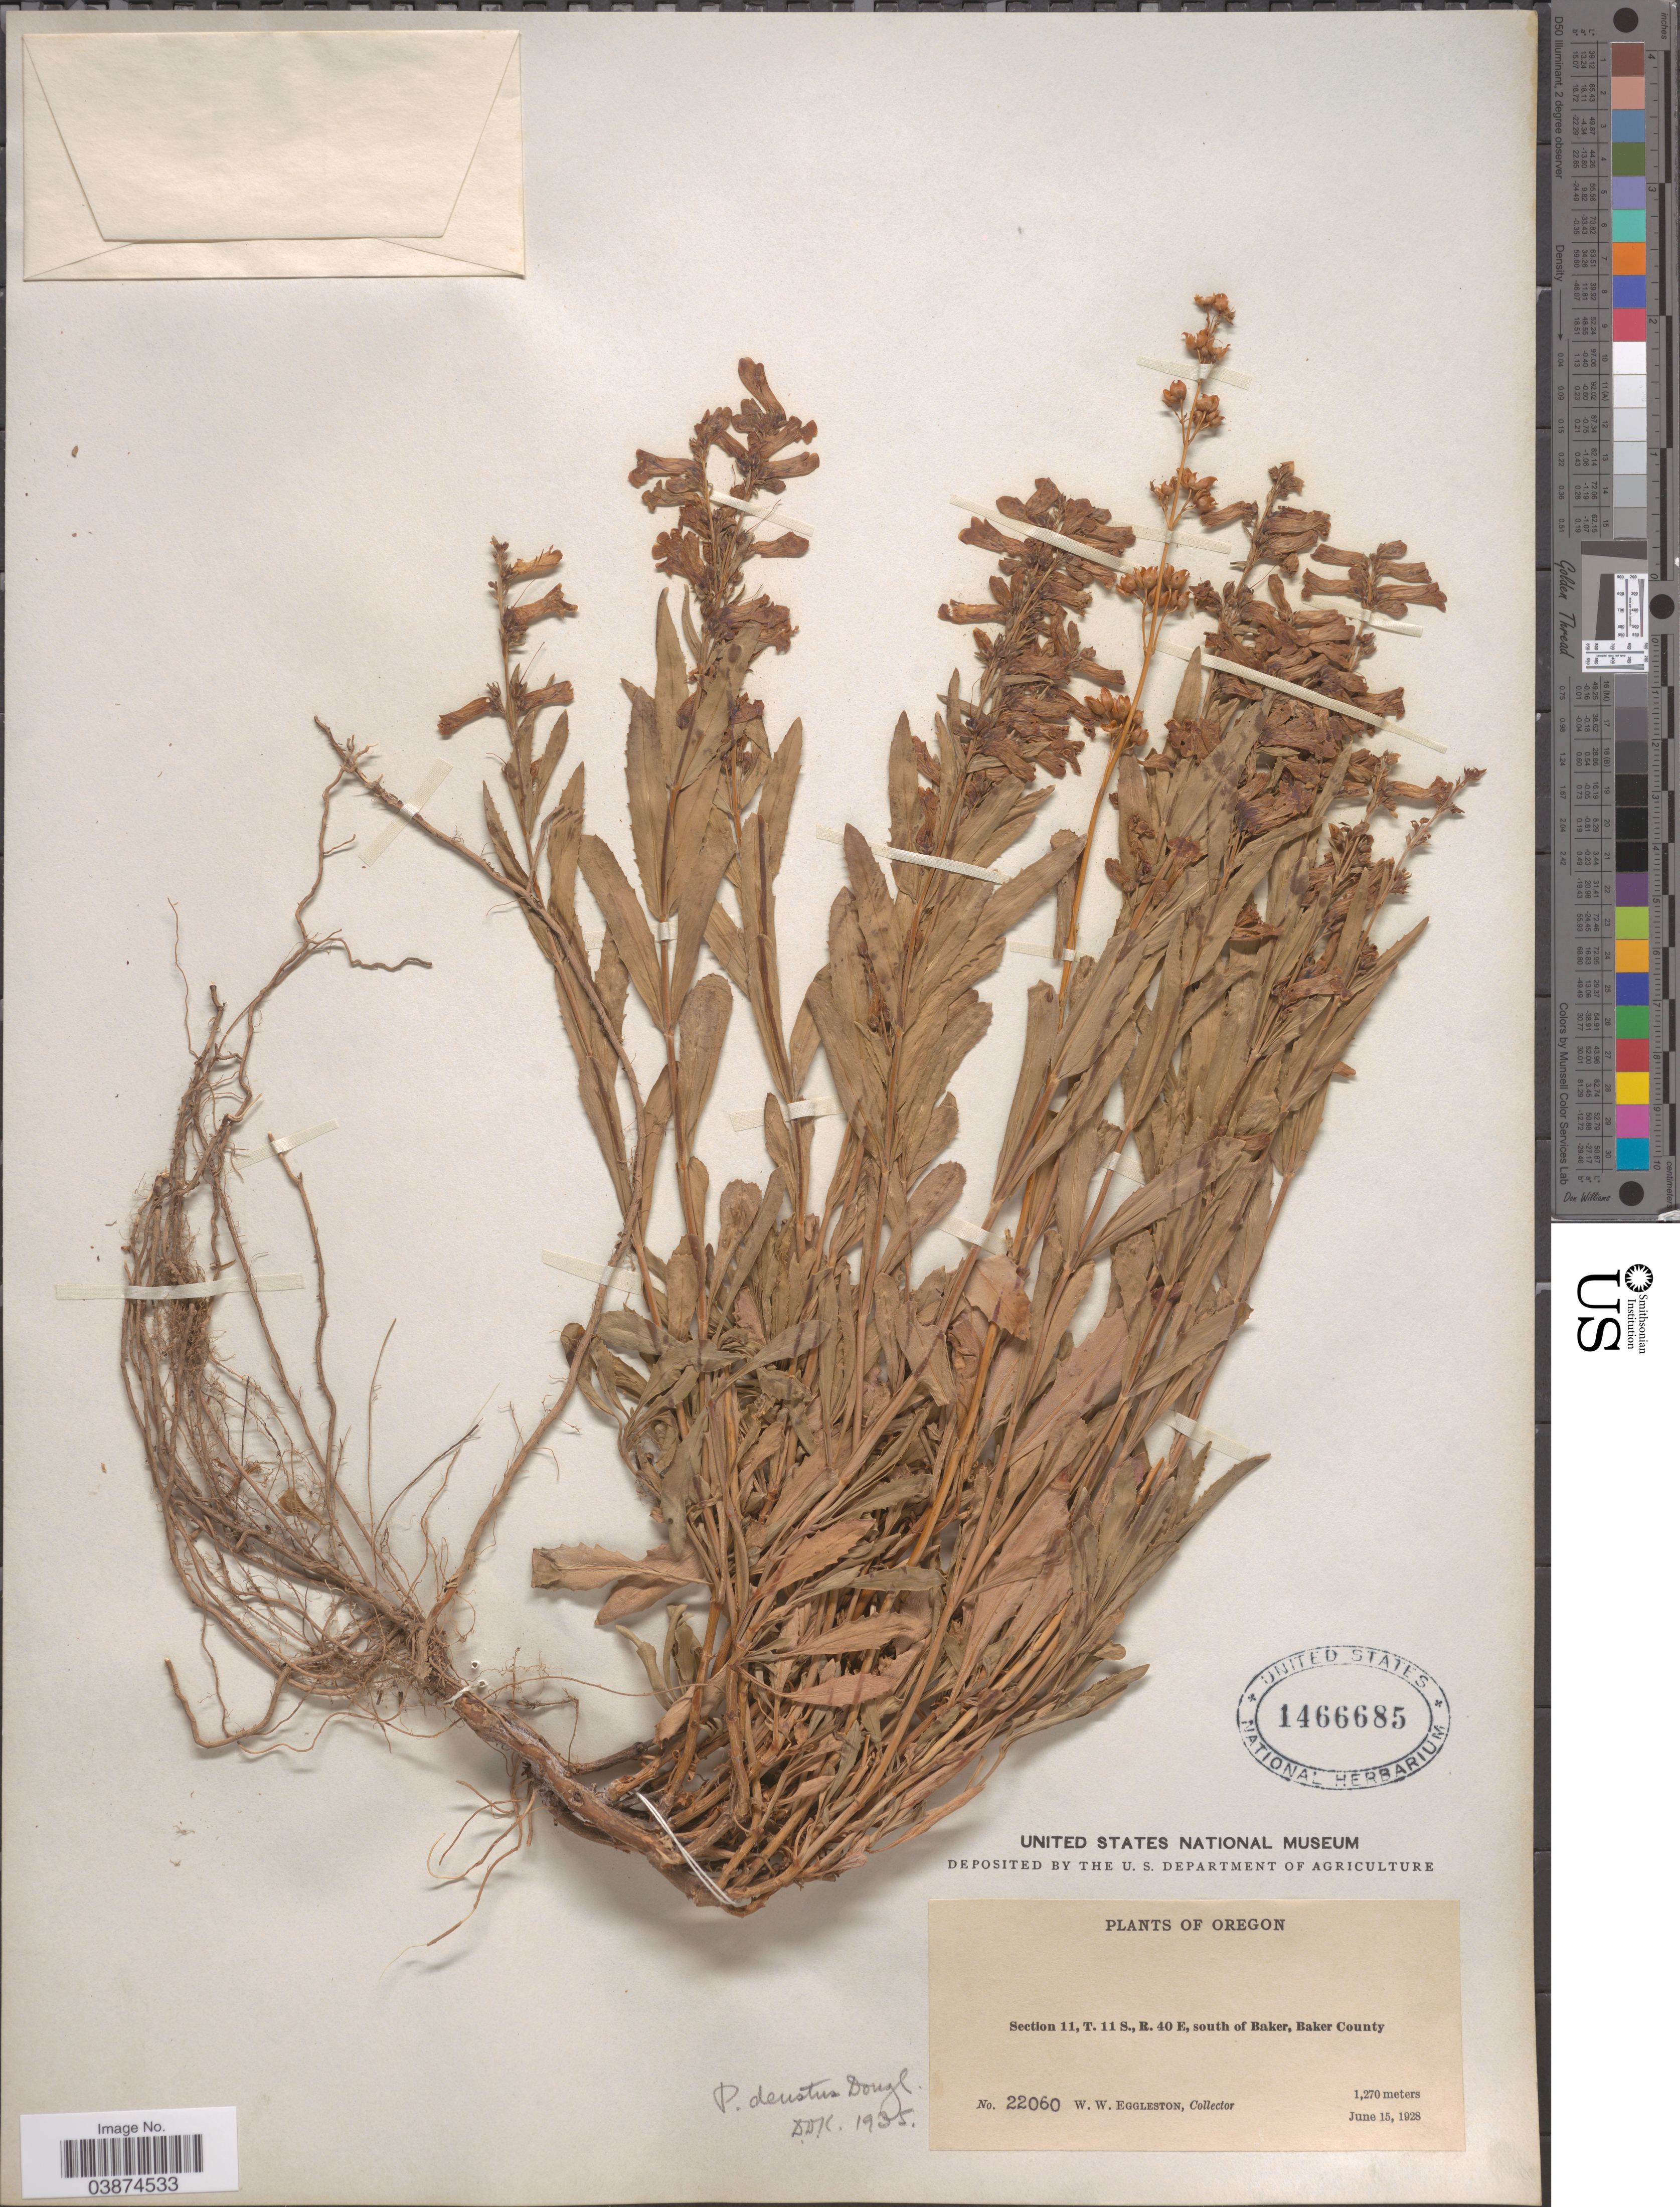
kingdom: Plantae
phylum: Tracheophyta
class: Magnoliopsida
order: Lamiales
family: Plantaginaceae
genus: Penstemon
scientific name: Penstemon deustus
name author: Douglas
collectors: W. W. Eggleston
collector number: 22060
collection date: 1928-06-15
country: United States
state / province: Oregon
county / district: Baker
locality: Section 11, T.11S., R. 40 E, south of Baker, Baker County.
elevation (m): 1270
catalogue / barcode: US 1466685